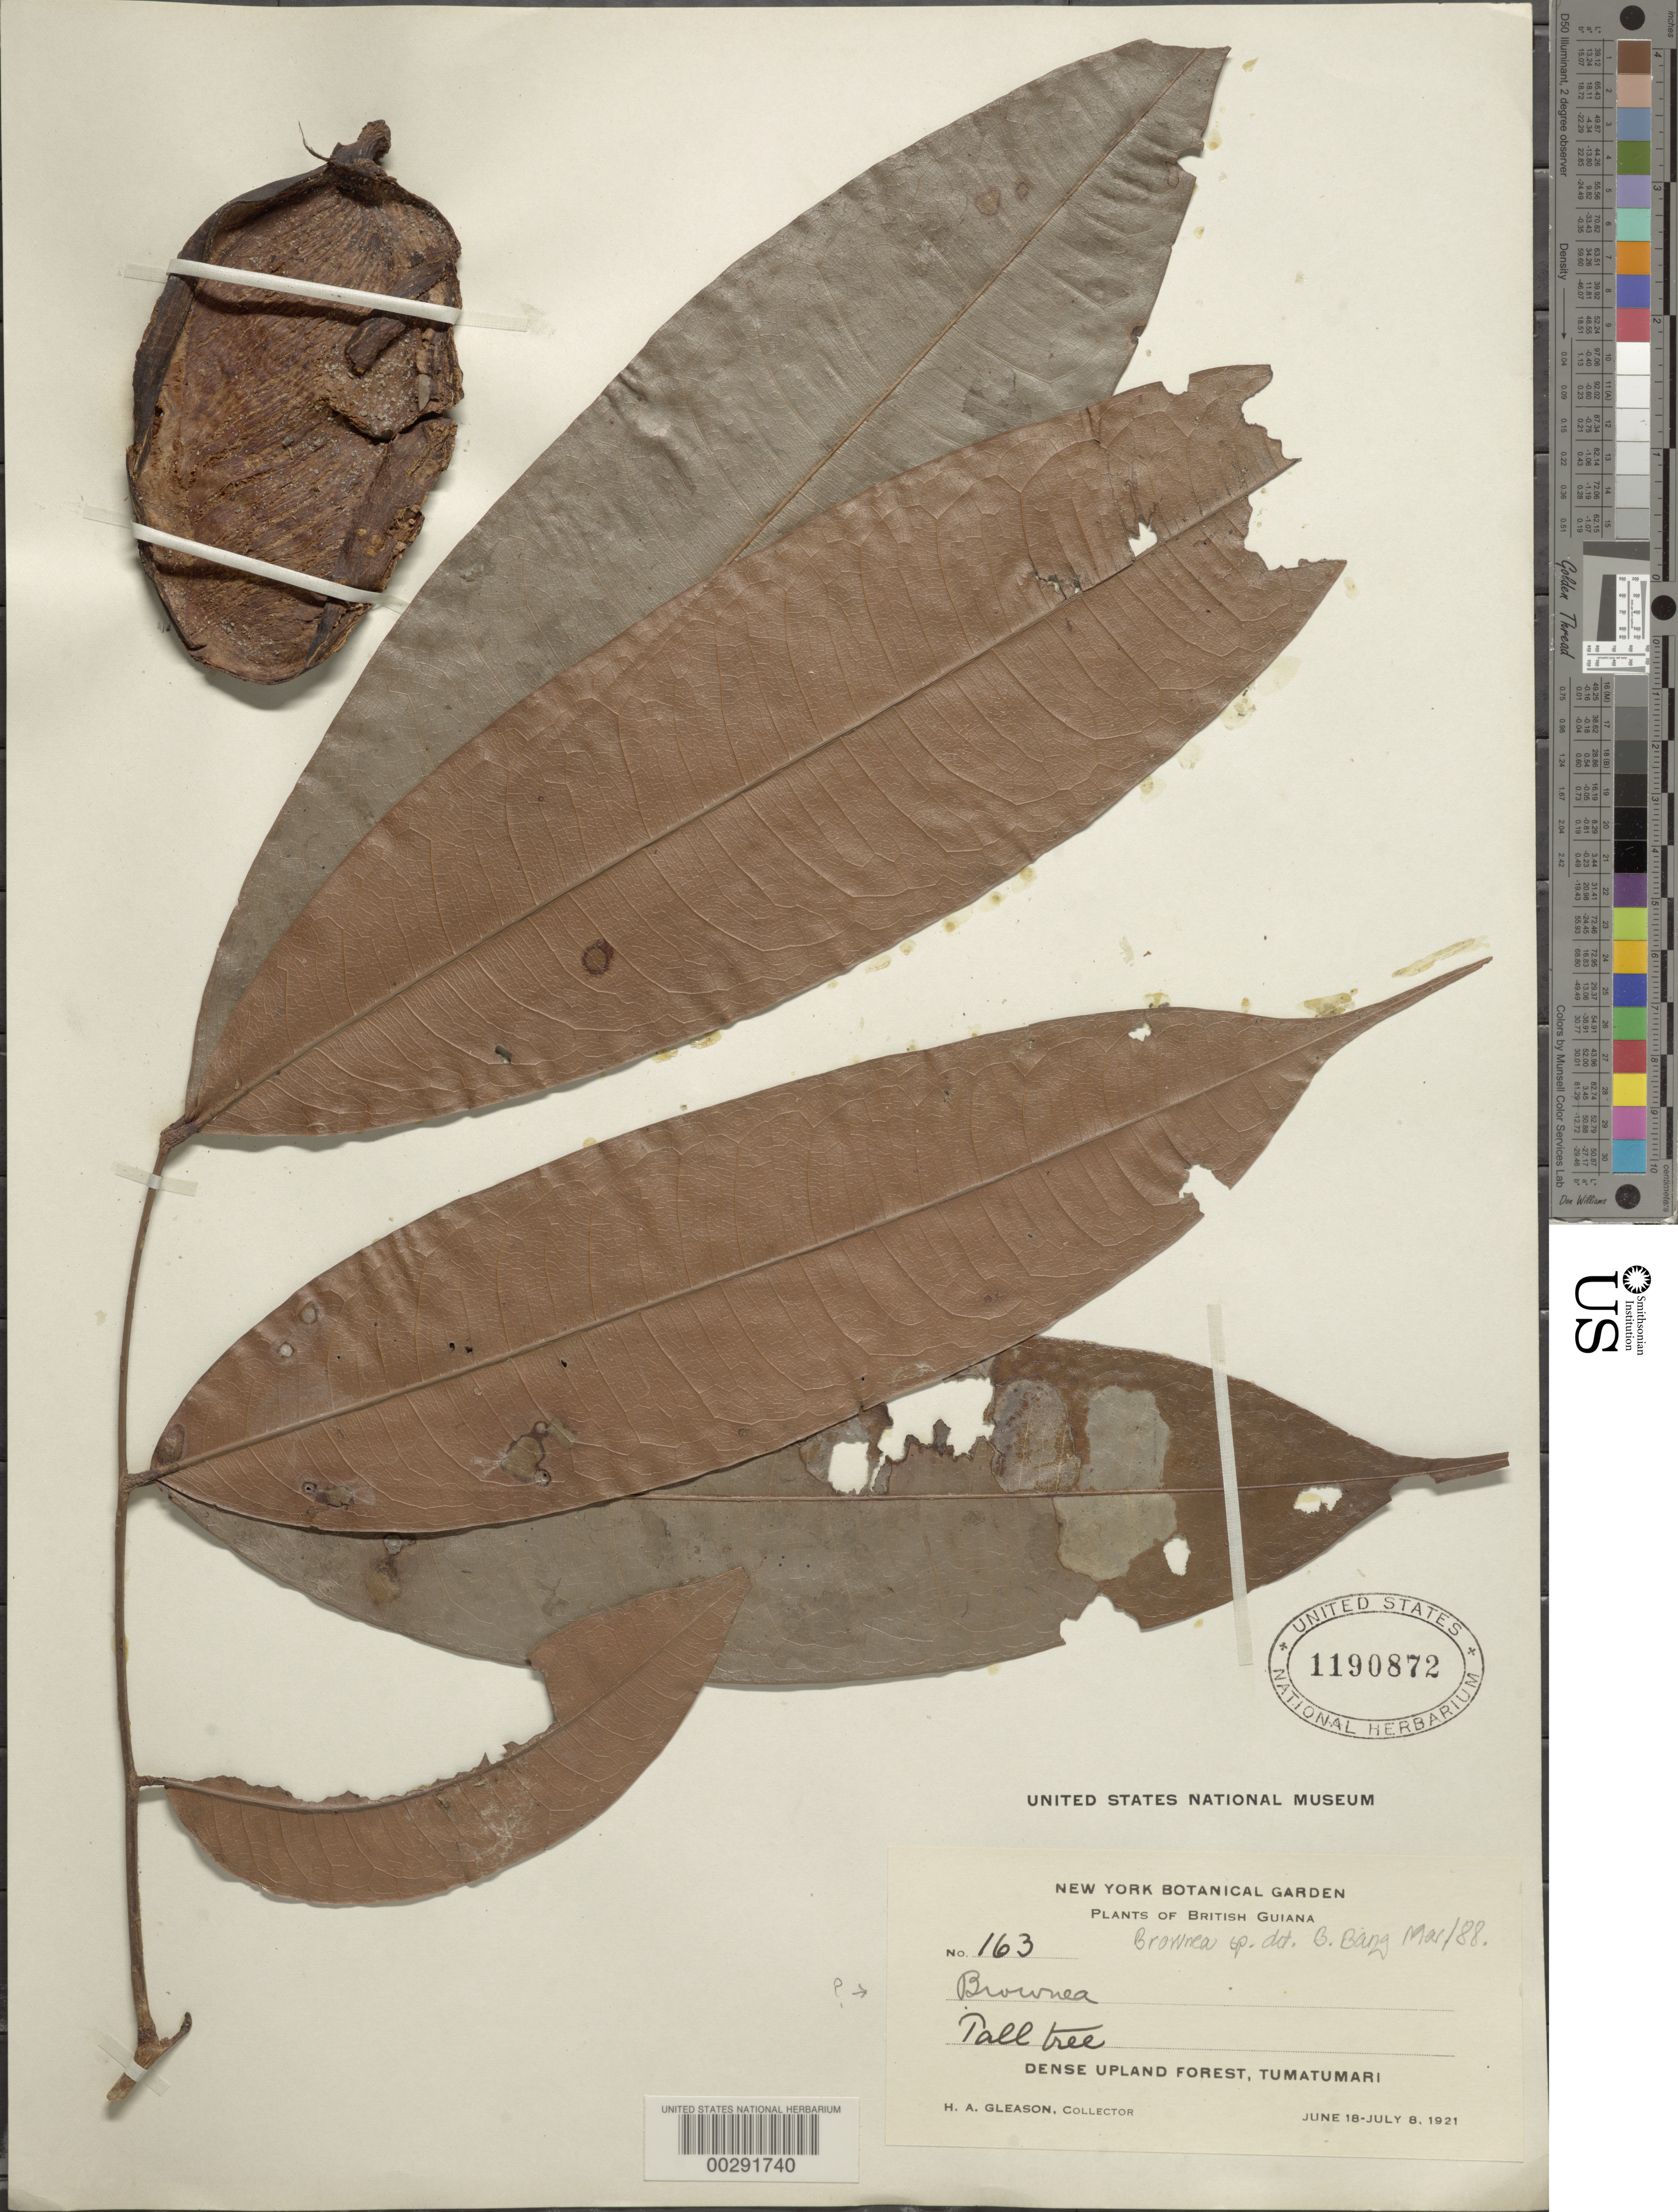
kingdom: Plantae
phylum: Tracheophyta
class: Magnoliopsida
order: Fabales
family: Fabaceae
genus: Brownea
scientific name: Brownea sp.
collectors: H. A. Gleason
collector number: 163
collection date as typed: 18 Jun 1921 to 08 Jul 1921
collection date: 1921-06-18/1921-07-08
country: Guyana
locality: Tumatumari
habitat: Dense upland forest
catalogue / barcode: US 1190872